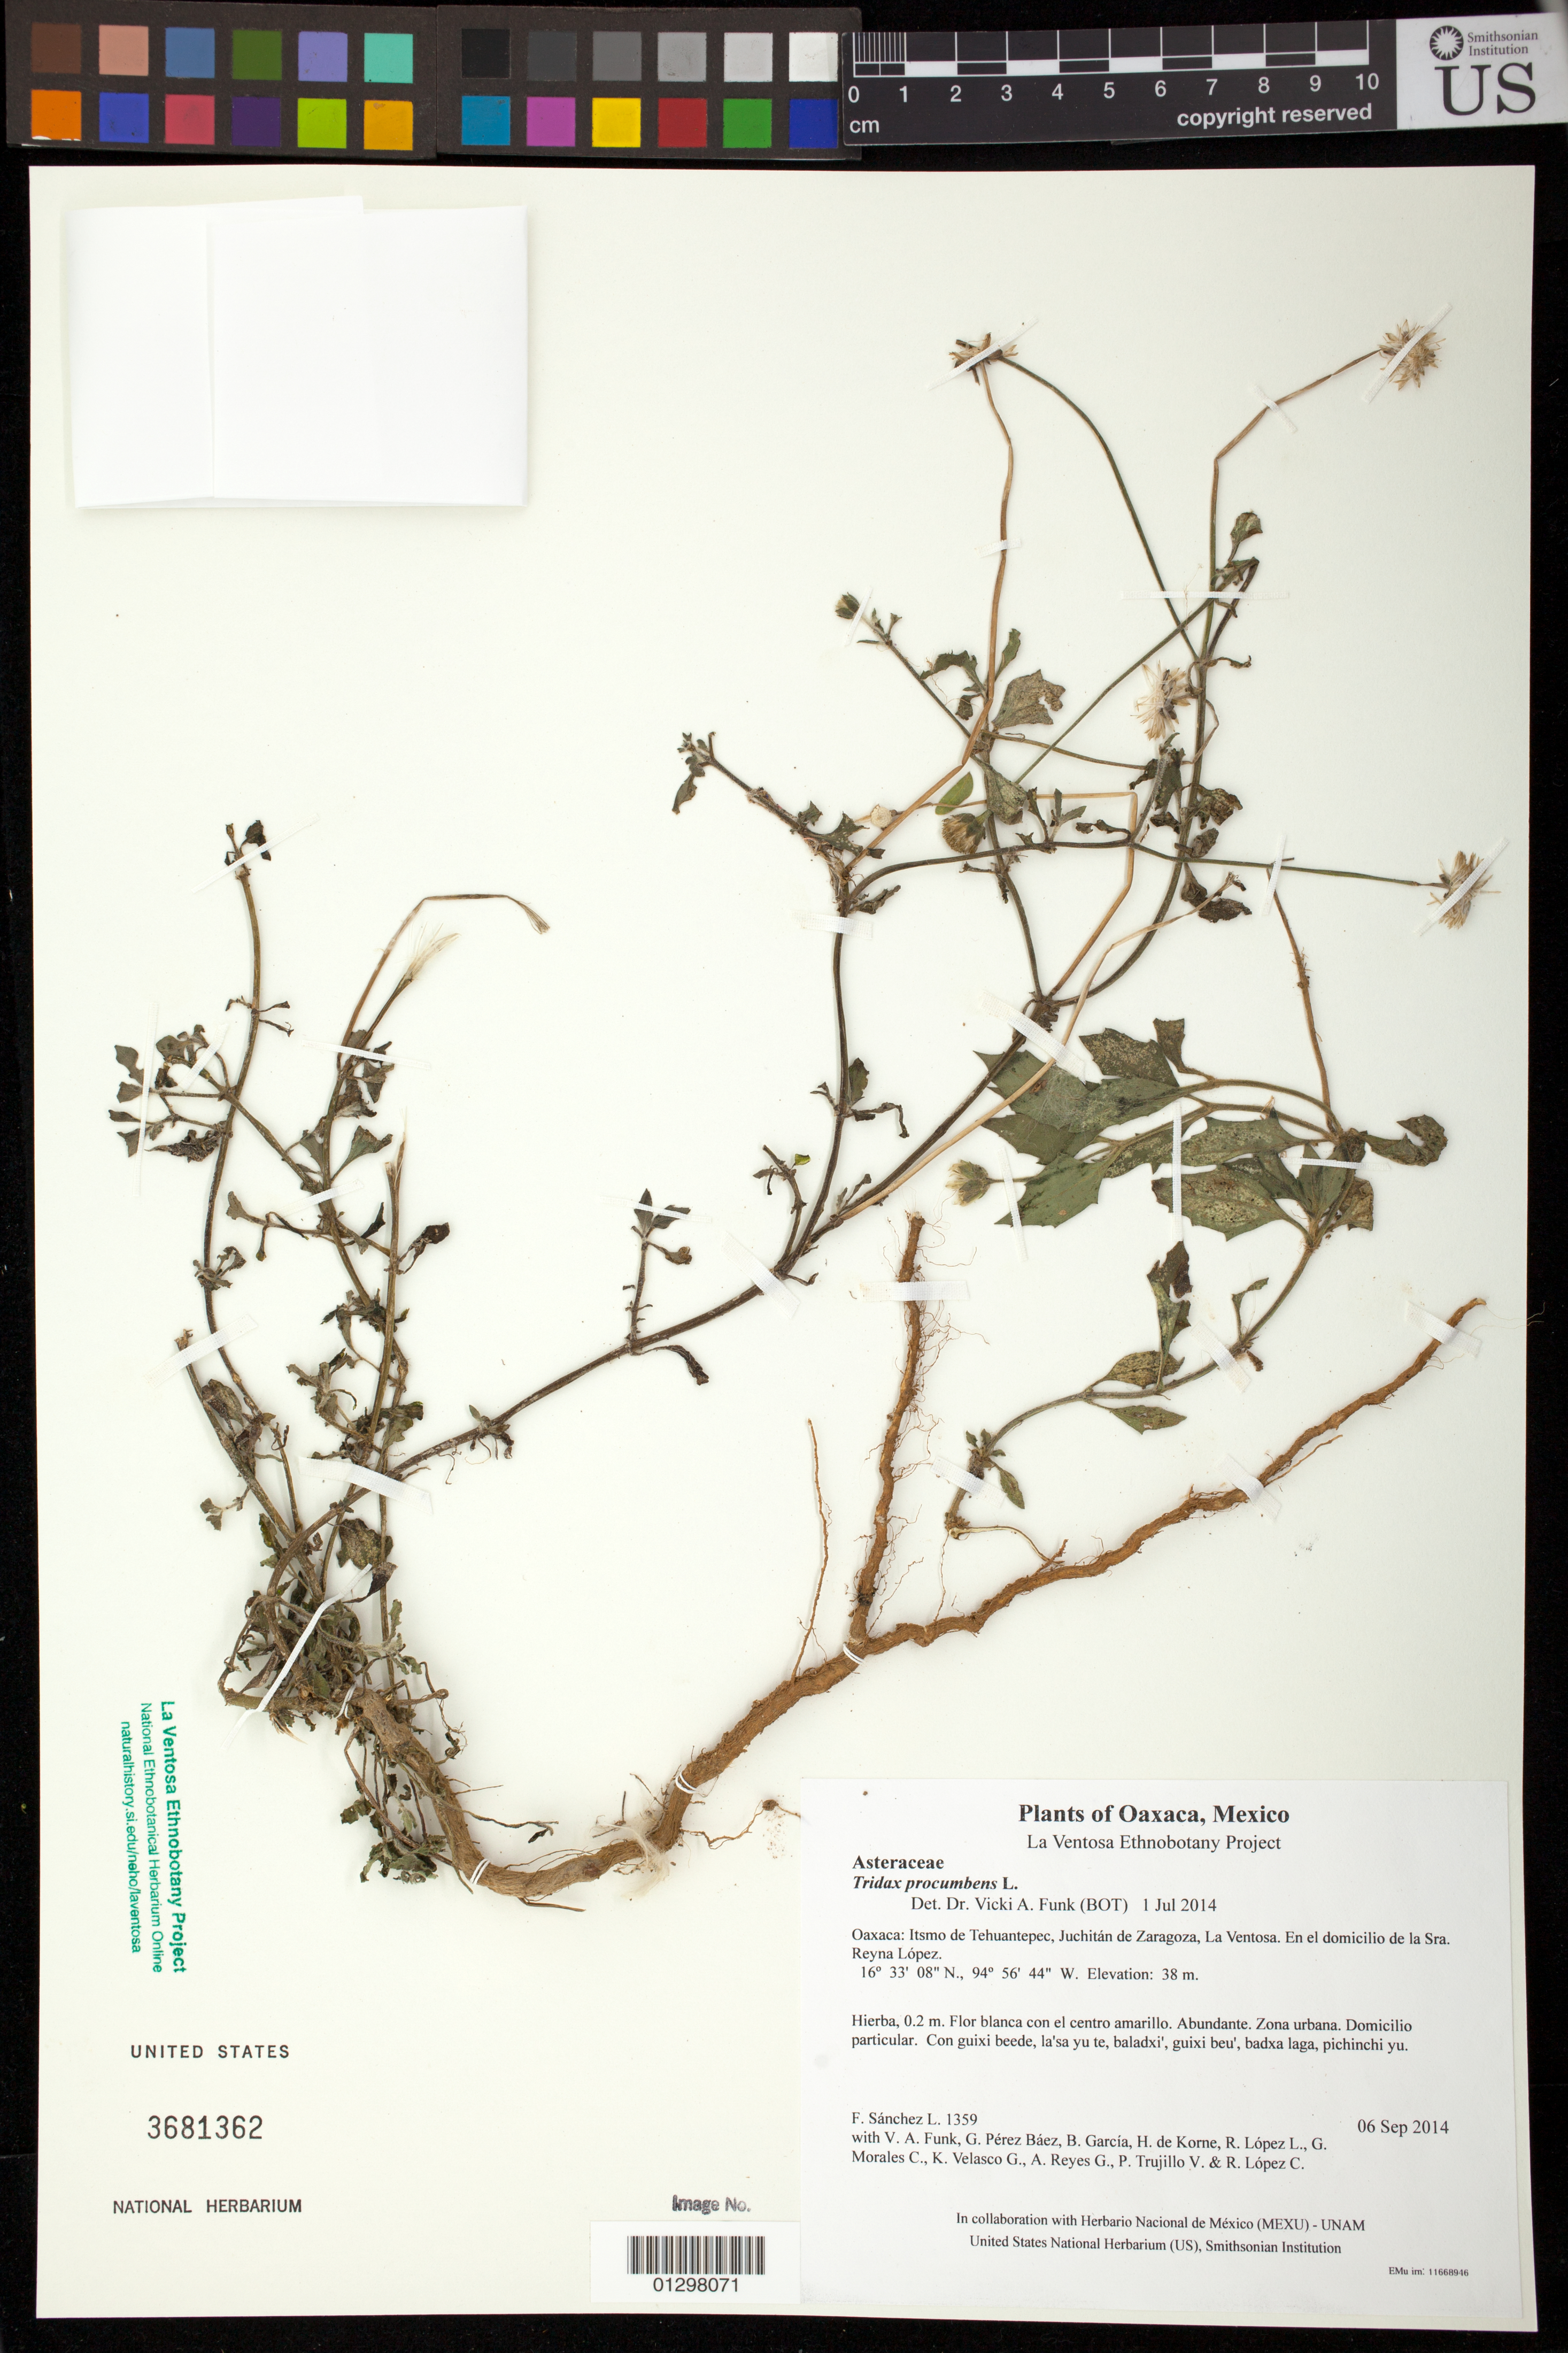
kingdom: Plantae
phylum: Tracheophyta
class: Magnoliopsida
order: Asterales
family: Asteraceae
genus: Tridax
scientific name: Tridax procumbens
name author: L.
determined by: Funk, Vicki A., (BOT), Smithsonian Institution - National Museum of Natural History (UNITED STATES)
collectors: F. Sánchez L., V. Funk, G. Pérez Báez, B. García, H. de Korne, R. López L., G. Morales C., K. Velasco G., A. Reyes G., P. Trujillo V. & R. López C.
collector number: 1359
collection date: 2014-09-06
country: Mexico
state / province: Oaxaca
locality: Itsmo de Tehuantepec, Juchitán de Zaragoza, La Ventosa. En el domicilio de la Sra. Reyna López.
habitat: Zona urbana. Domicilio particular.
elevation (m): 38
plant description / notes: JEBOT, MEXU, SERO, US; Guixi bandaga. 0.2 m. Guie' naquichi' ne ndaani ni naguchi. Stale.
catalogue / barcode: US 3681362